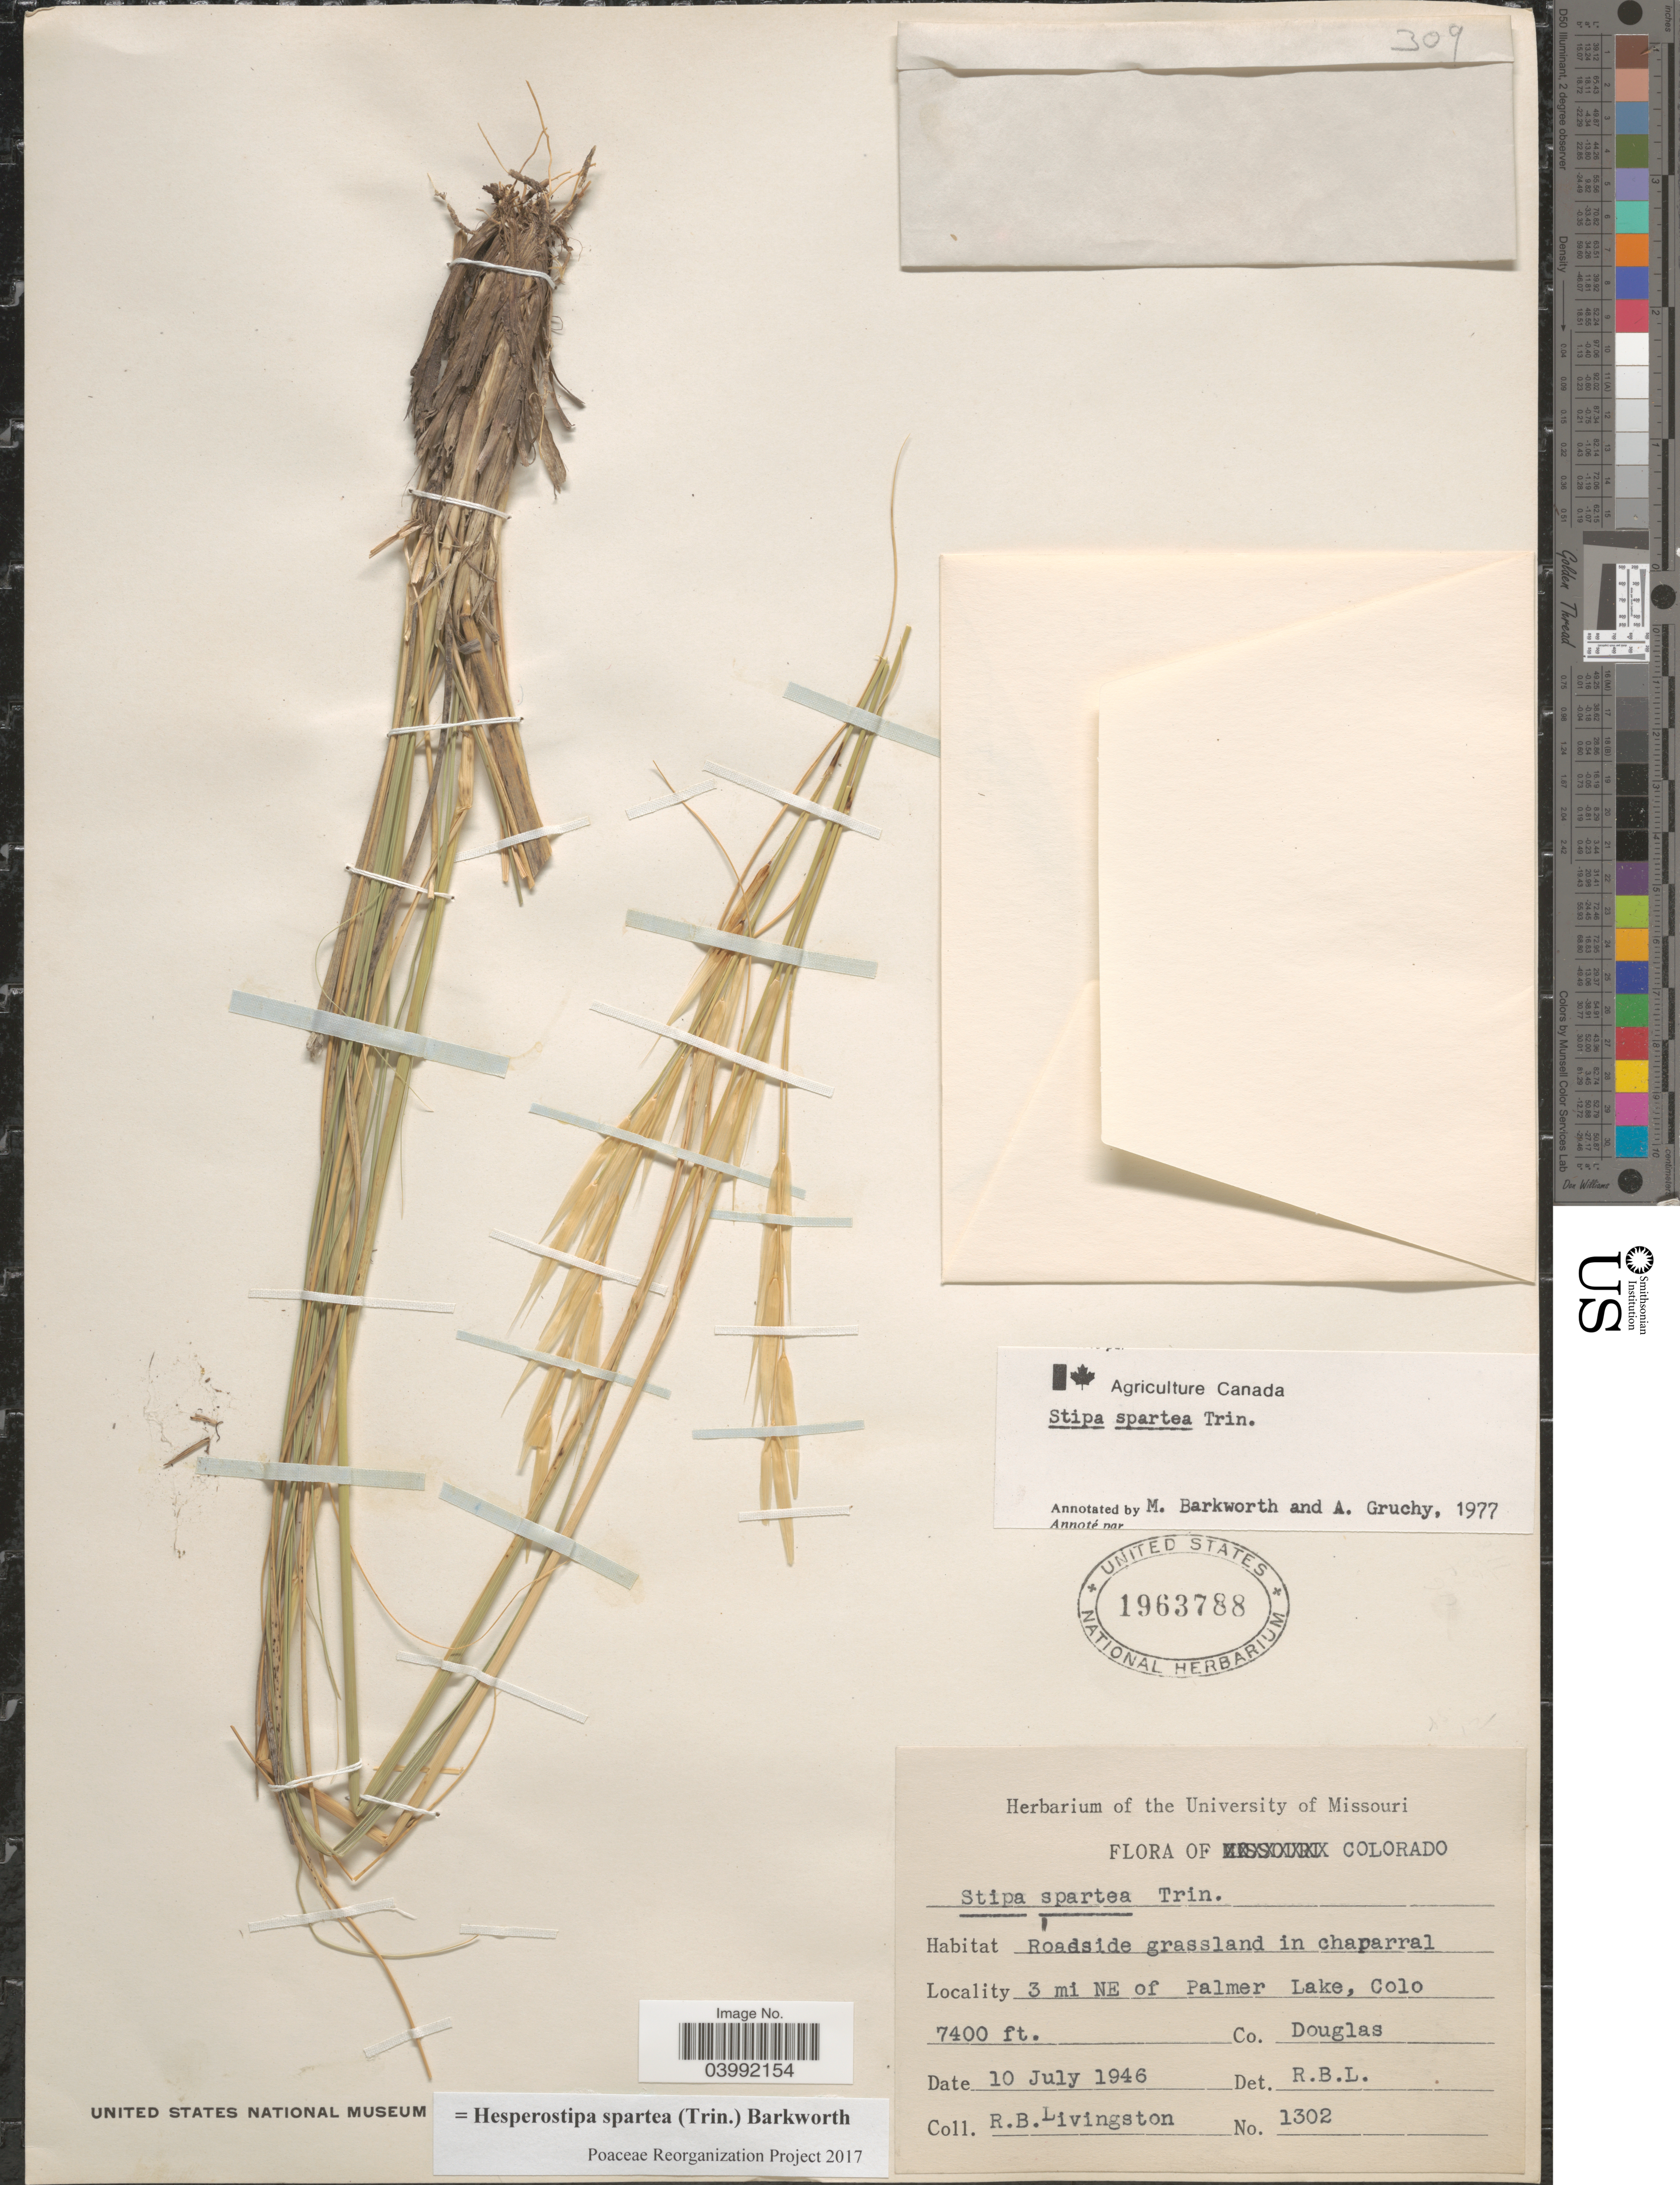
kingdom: Plantae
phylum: Tracheophyta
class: Liliopsida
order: Poales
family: Poaceae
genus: Hesperostipa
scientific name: Hesperostipa spartea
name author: (Trin.) Barkworth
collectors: R. Livingston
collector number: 1302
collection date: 1946-07-10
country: United States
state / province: Colorado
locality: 3 mi NE of Palmar Lake. Co. Douglas.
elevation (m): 2256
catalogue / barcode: US 1963788